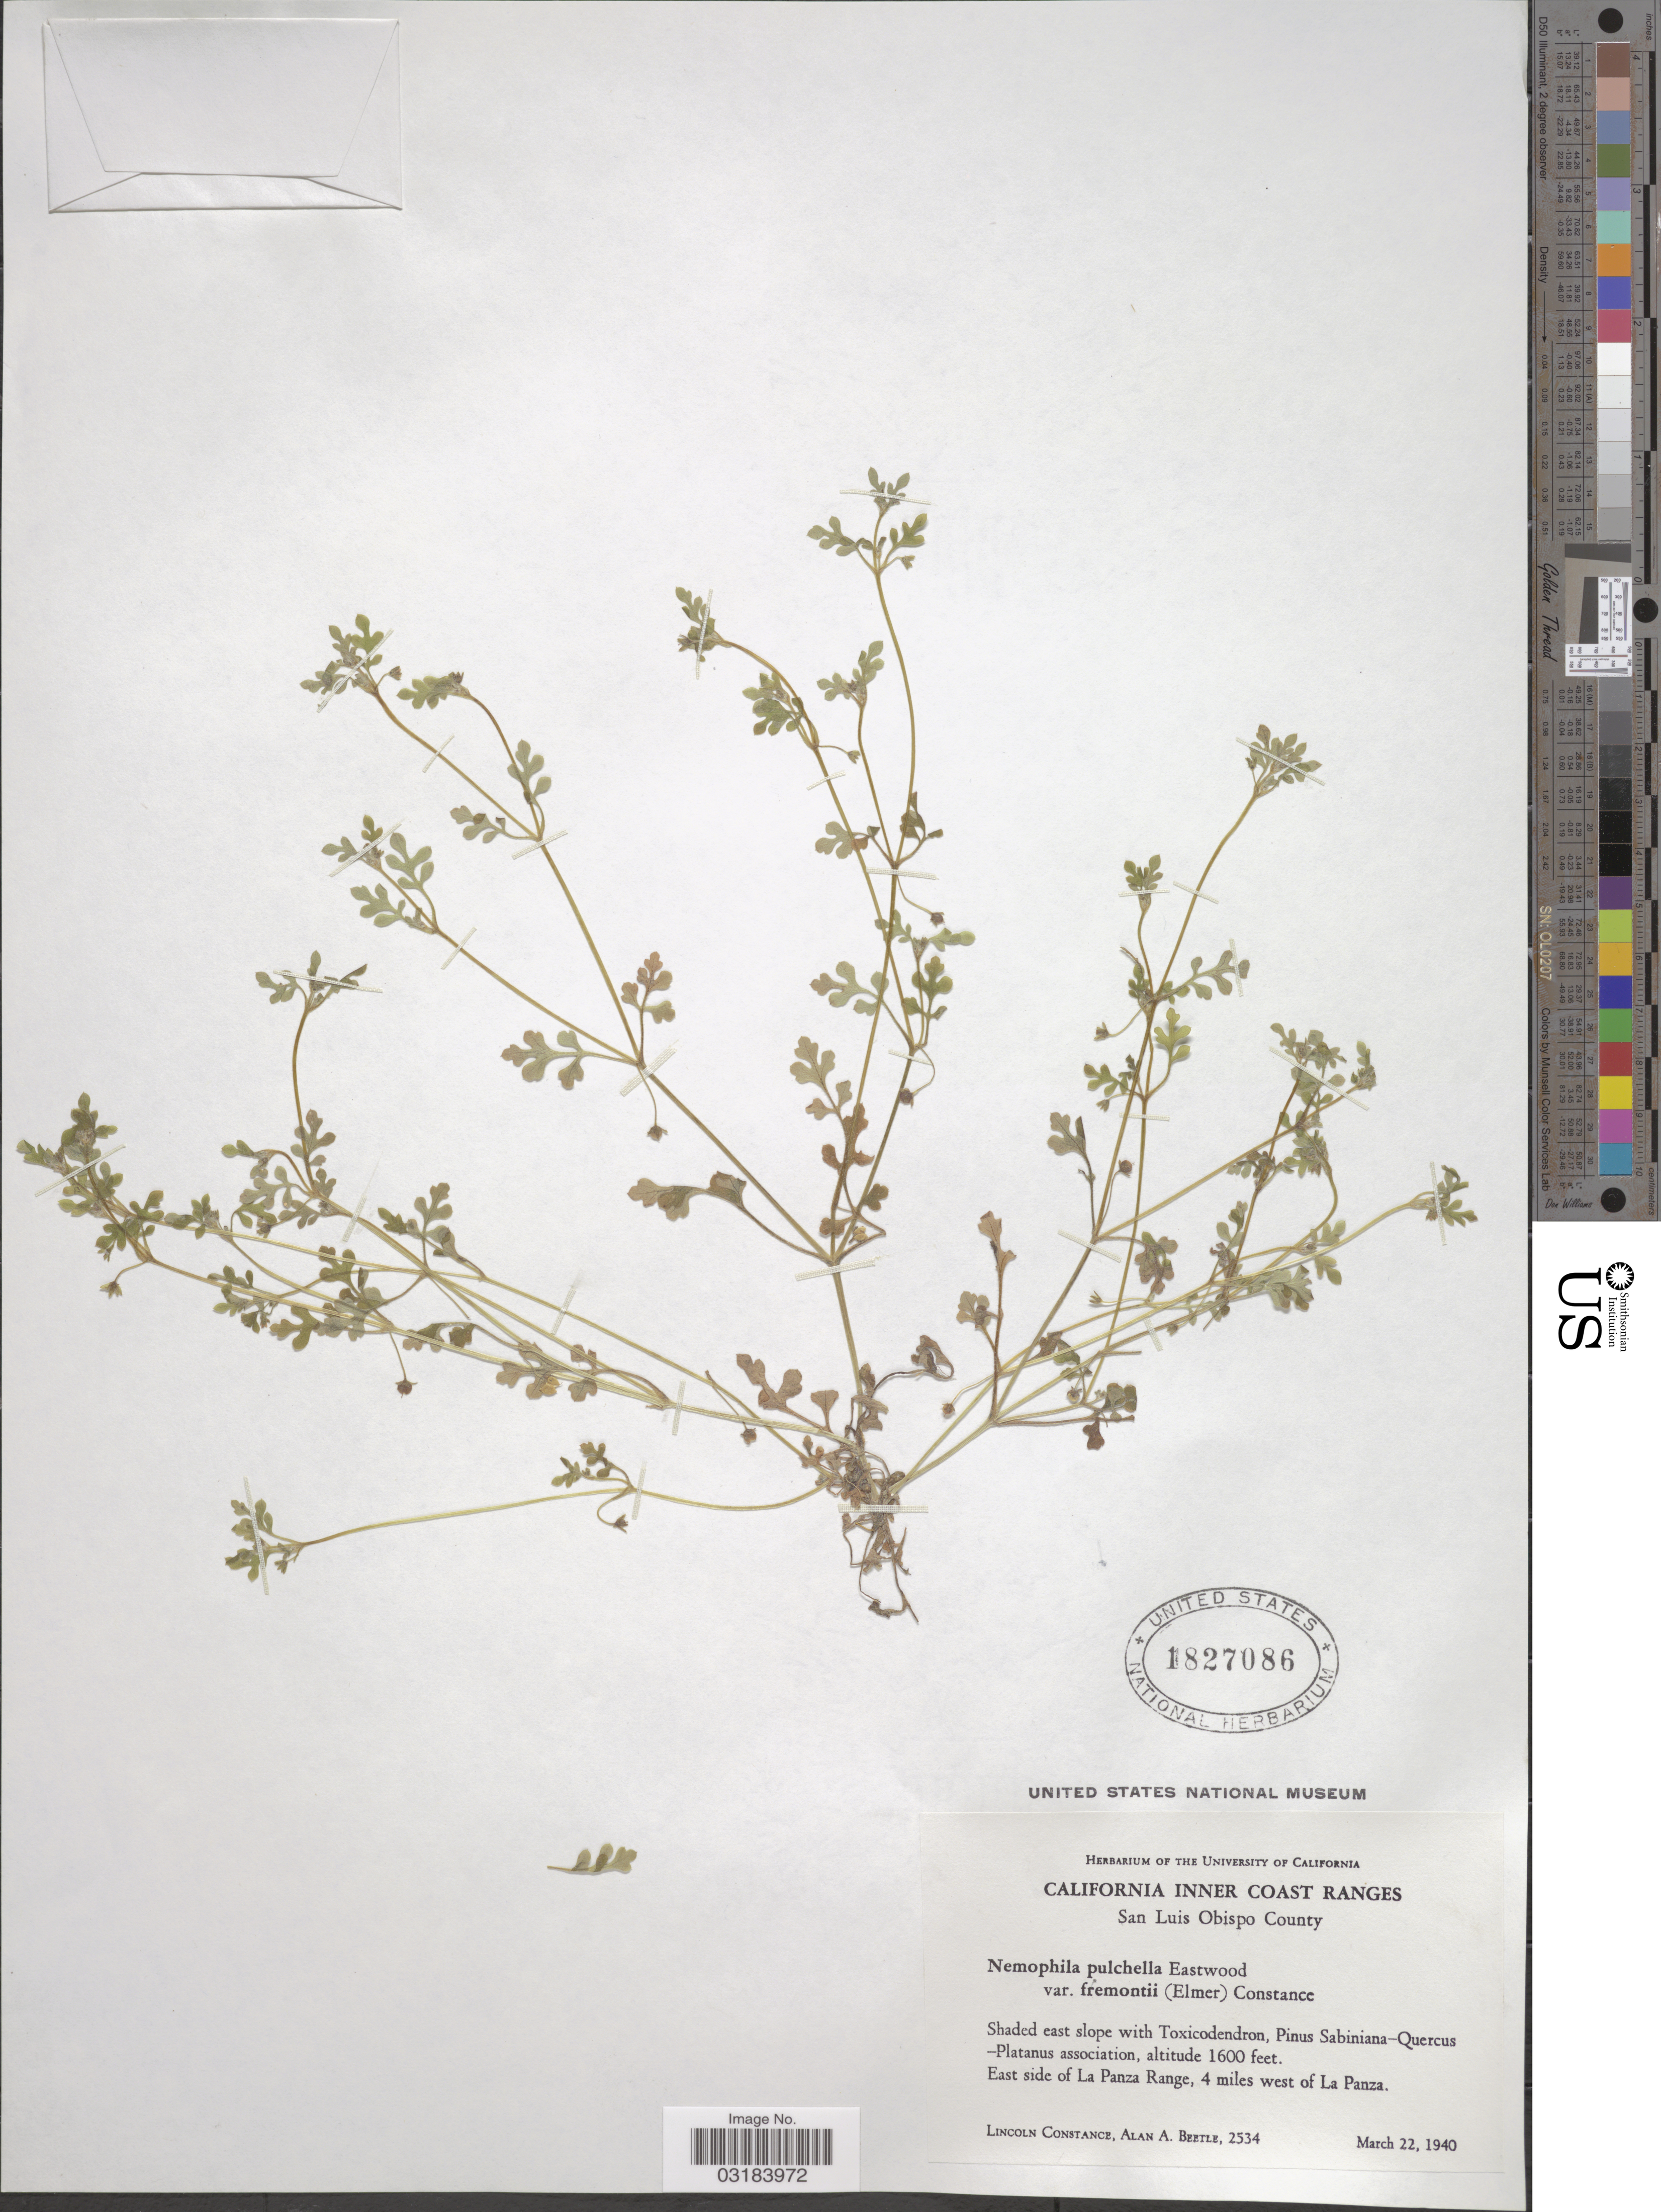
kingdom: Plantae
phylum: Tracheophyta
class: Magnoliopsida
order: Boraginales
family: Hydrophyllaceae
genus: Nemophila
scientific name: Nemophila pulchella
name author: Eastw.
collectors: L. Constance & A. A. Beetle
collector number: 2534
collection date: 1940-03-22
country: United States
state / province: California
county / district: San Luis Obispo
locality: California Inner Coast Ranges, San Luis Obispo County, East side of La Panza Range, 4 miles west of La Panza.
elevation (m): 488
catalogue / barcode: US 1827086